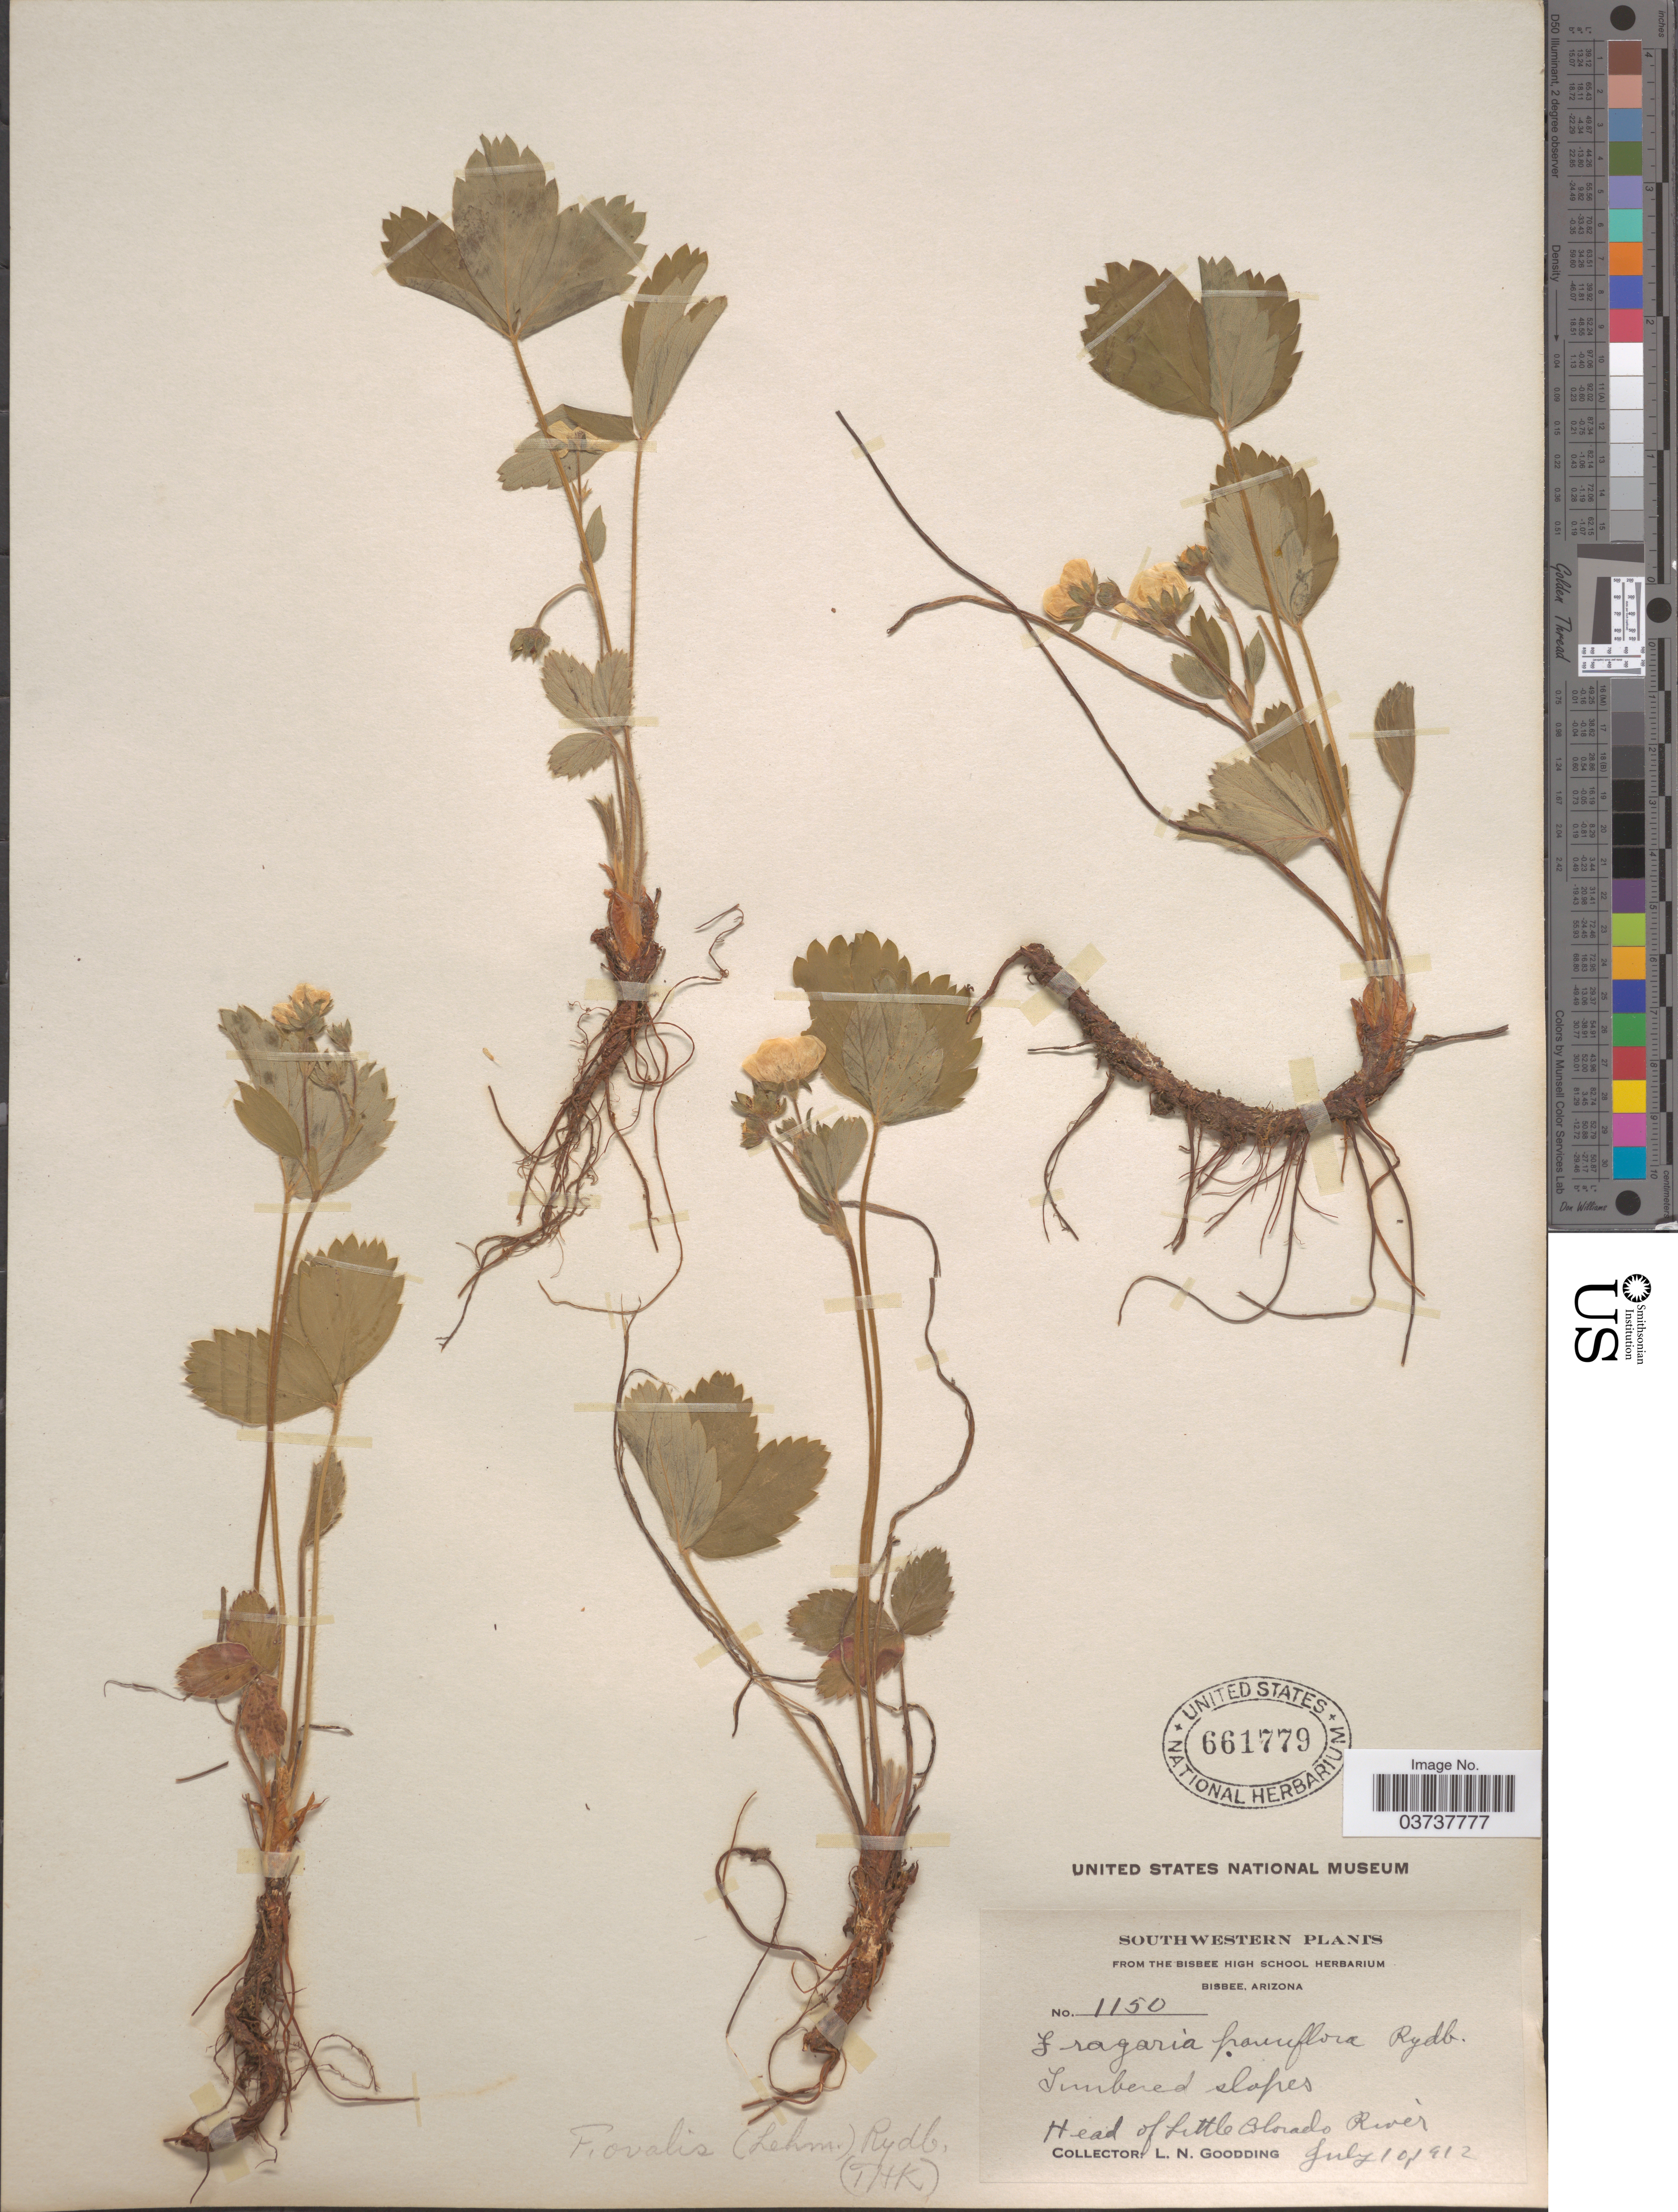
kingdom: Plantae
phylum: Tracheophyta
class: Magnoliopsida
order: Rosales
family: Rosaceae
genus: Fragaria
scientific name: Fragaria virginiana subsp. glauca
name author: (S. Watson) Staudt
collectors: L. N. Goodding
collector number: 1150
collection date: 1912-07-10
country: United States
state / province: Arizona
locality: Head of Little Colorado River.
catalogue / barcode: US 661779